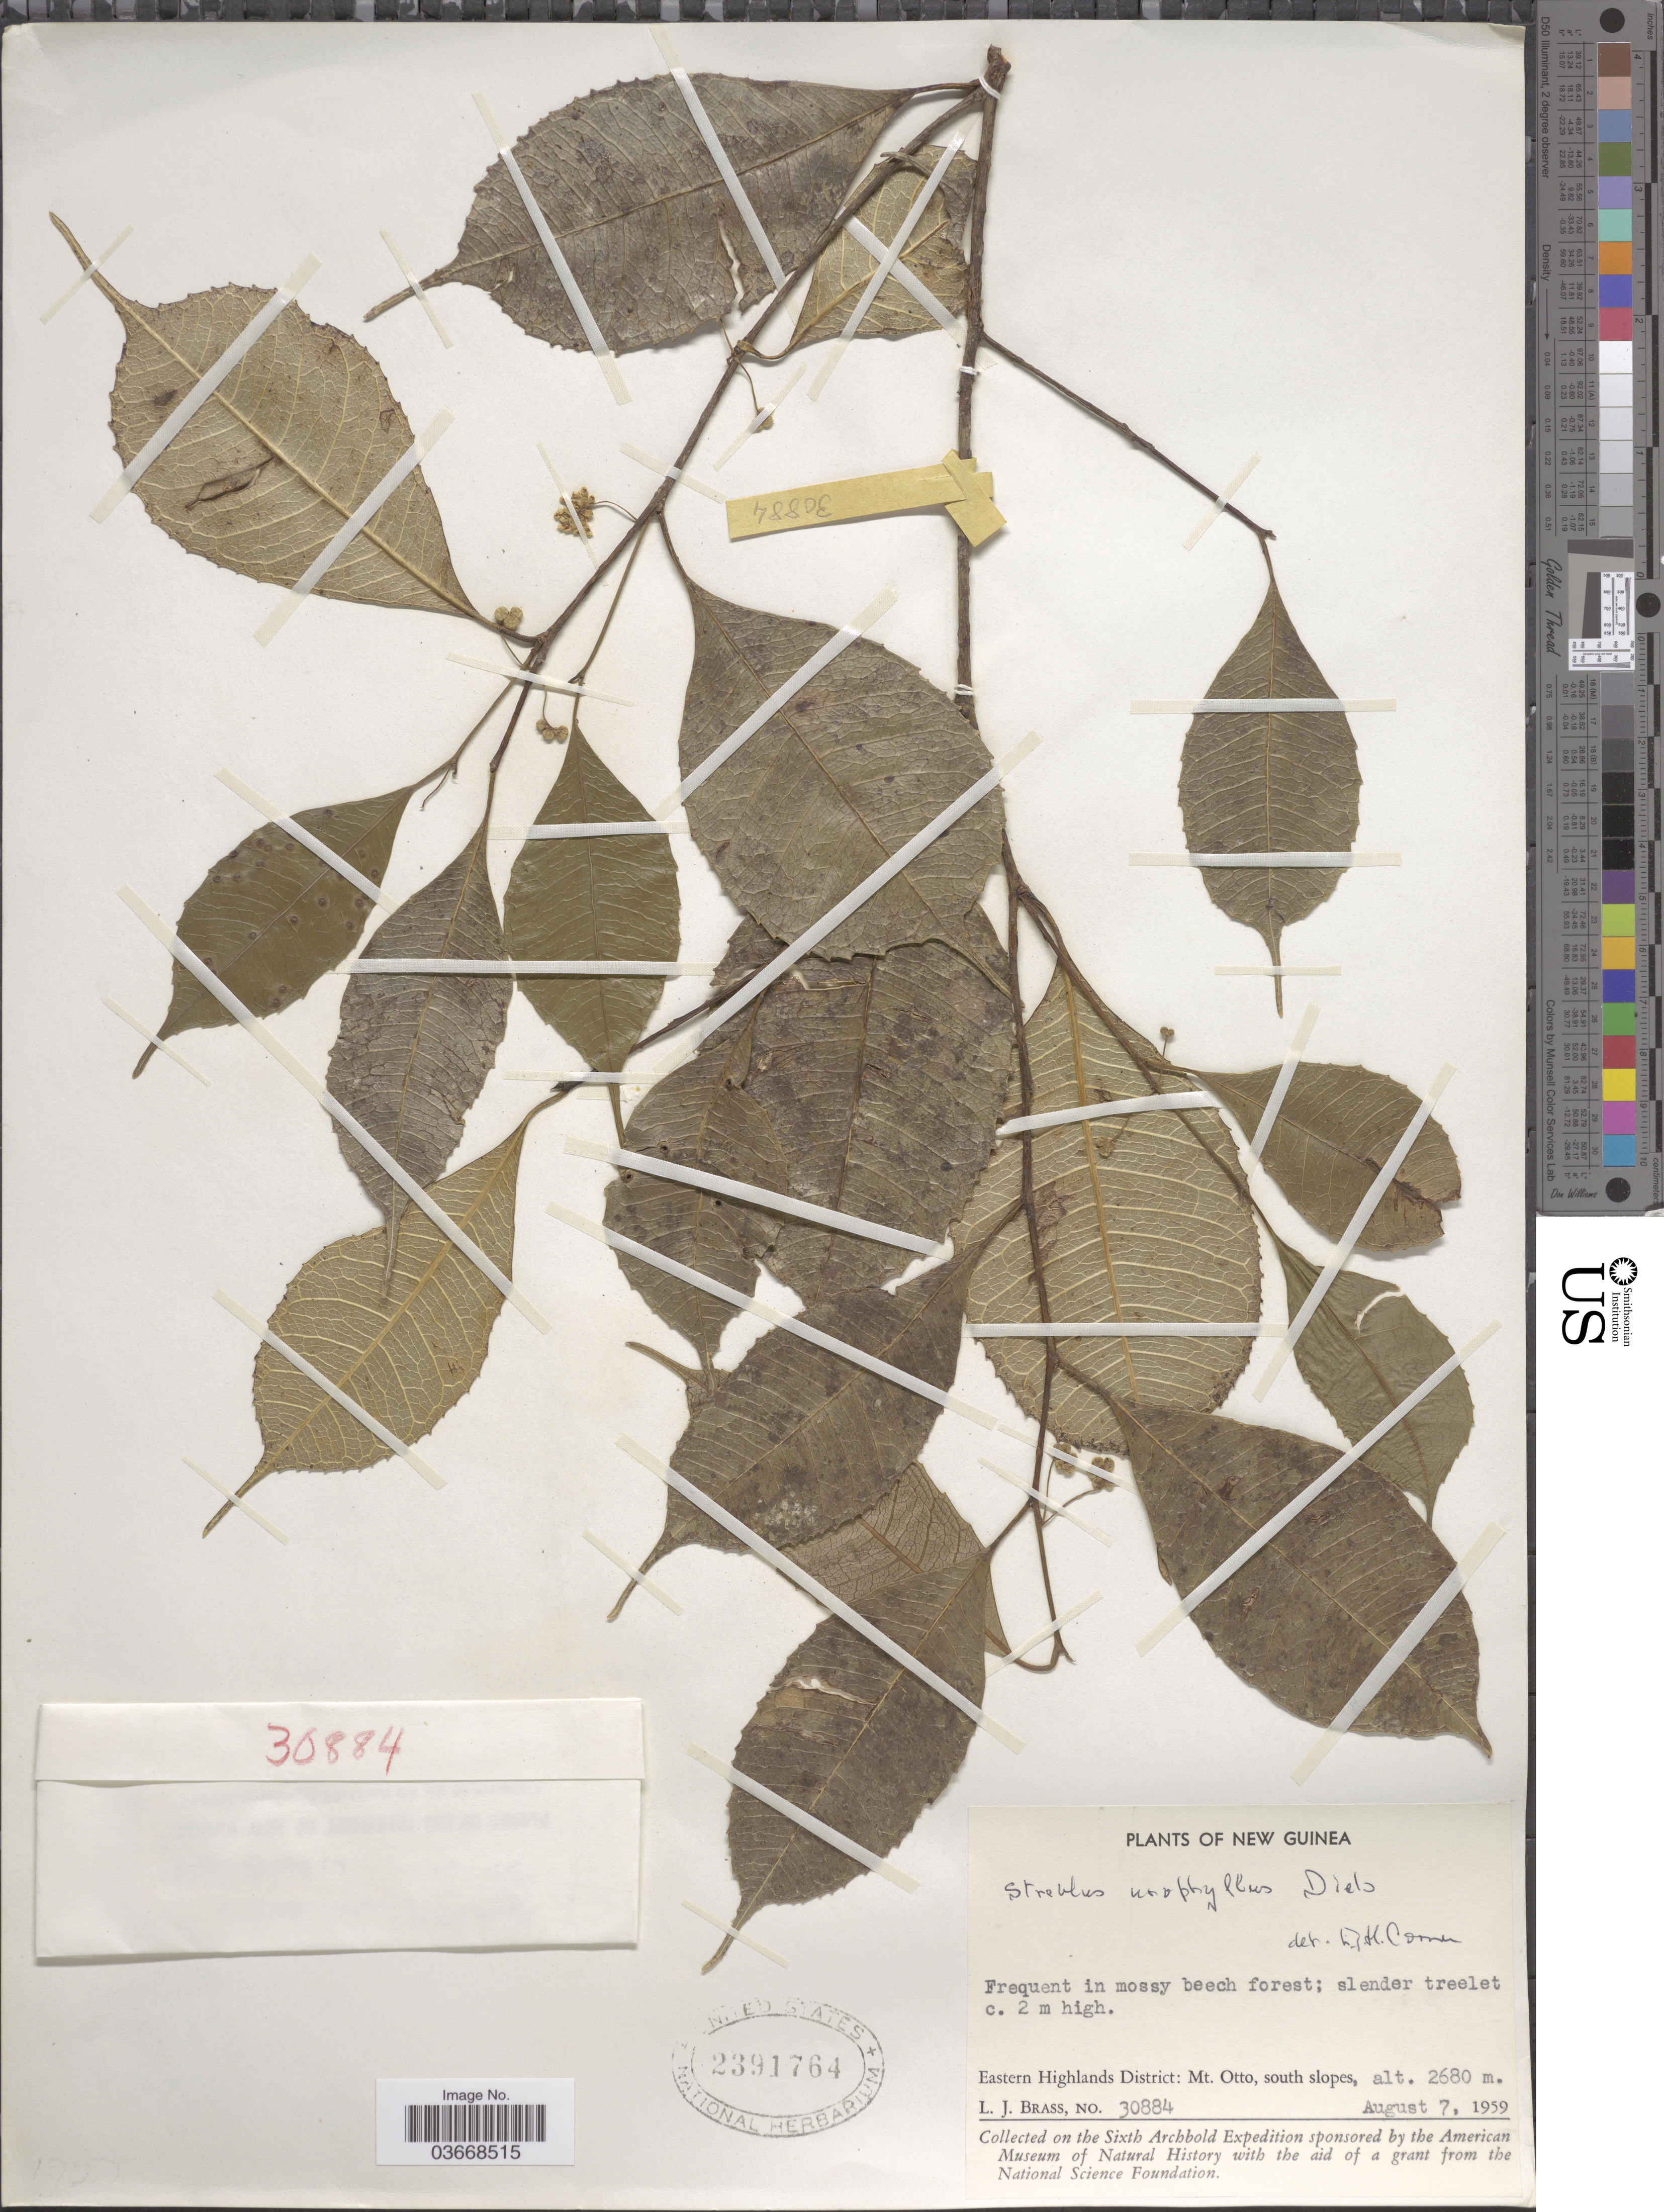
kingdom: Plantae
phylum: Tracheophyta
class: Magnoliopsida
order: Rosales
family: Moraceae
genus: Paratrophis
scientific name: Paratrophis glabra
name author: (Merr.) Steenis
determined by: Wagner, W. L., (BOT), Smithsonian Institution - National Museum of Natural History (UNITED STATES)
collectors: L. J. Brass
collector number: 30884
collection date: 1959-08-07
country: Papua New Guinea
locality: New Guinea. Eastern Highlands District: Mt. Otto, south slopes.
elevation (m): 2680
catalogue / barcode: US 2391764